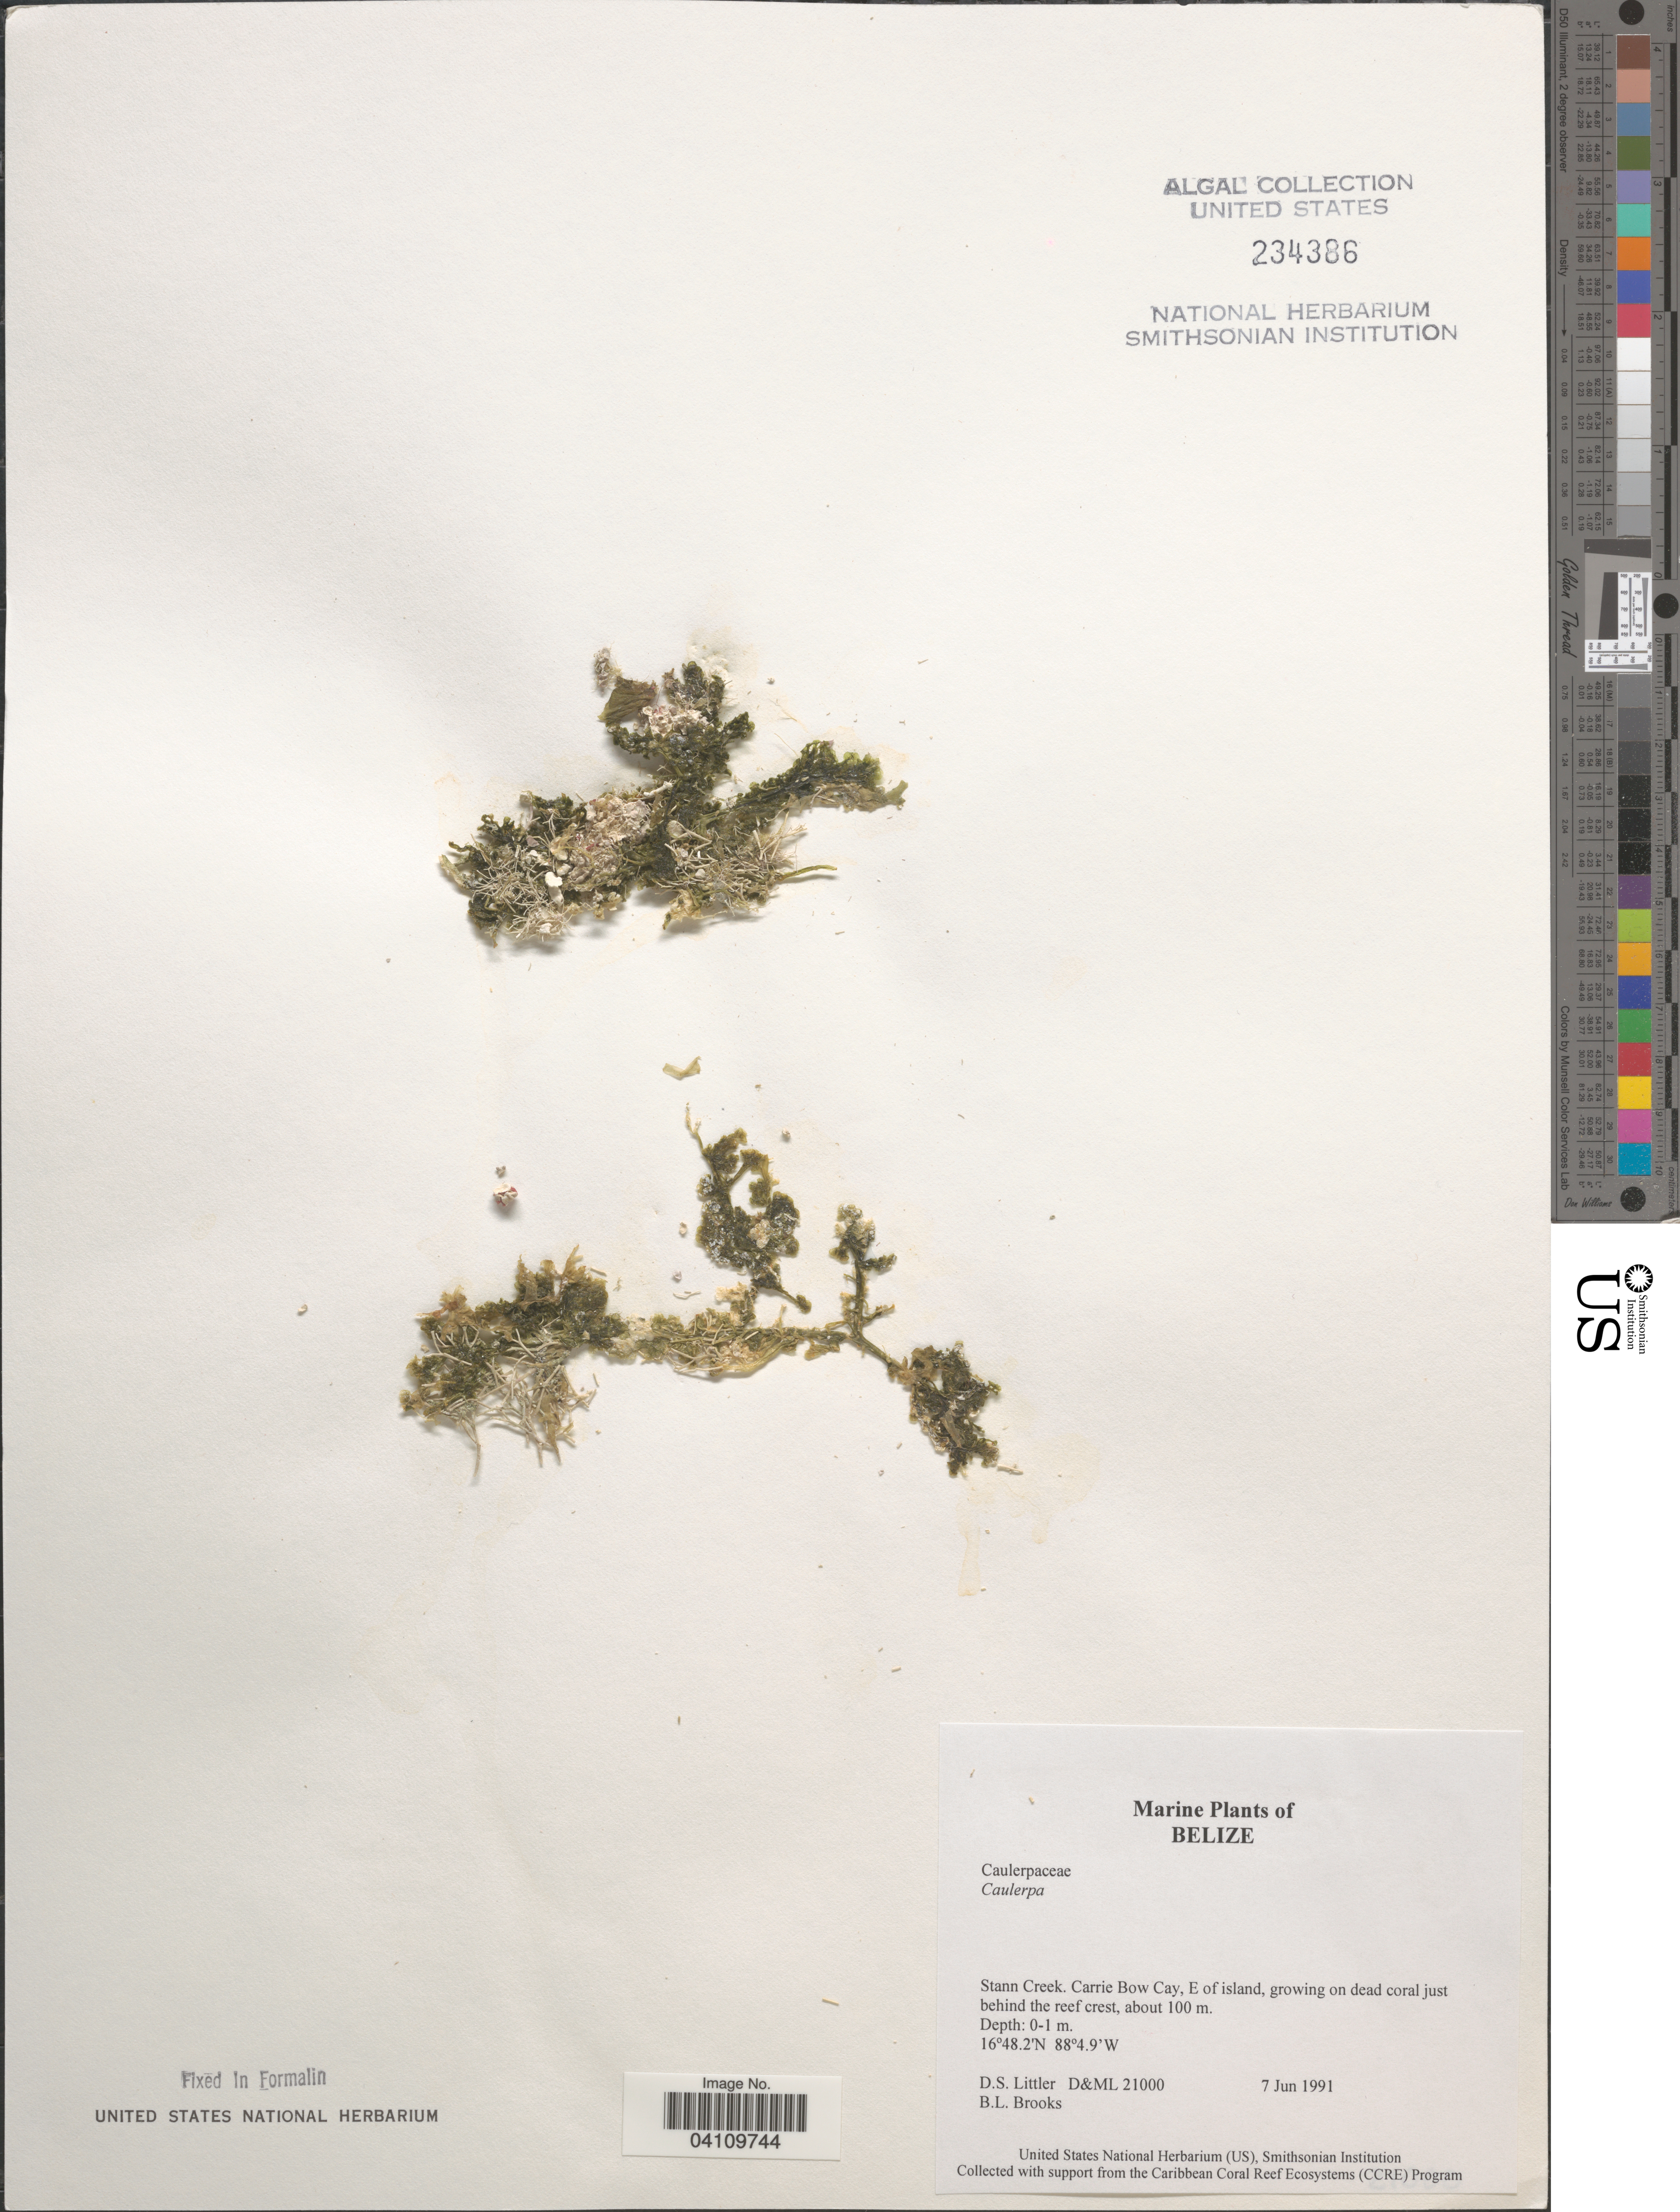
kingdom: Plantae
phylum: Chlorophyta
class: Ulvophyceae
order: Bryopsidales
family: Caulerpaceae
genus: Caulerpa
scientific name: Caulerpa sp.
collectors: D. S. Littler & B. Brooks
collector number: D&ML 21000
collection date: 1991-06-07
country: Belize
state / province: Stann Creek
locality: Carrie Bow Cay, E of island.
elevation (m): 100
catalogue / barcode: US 234386